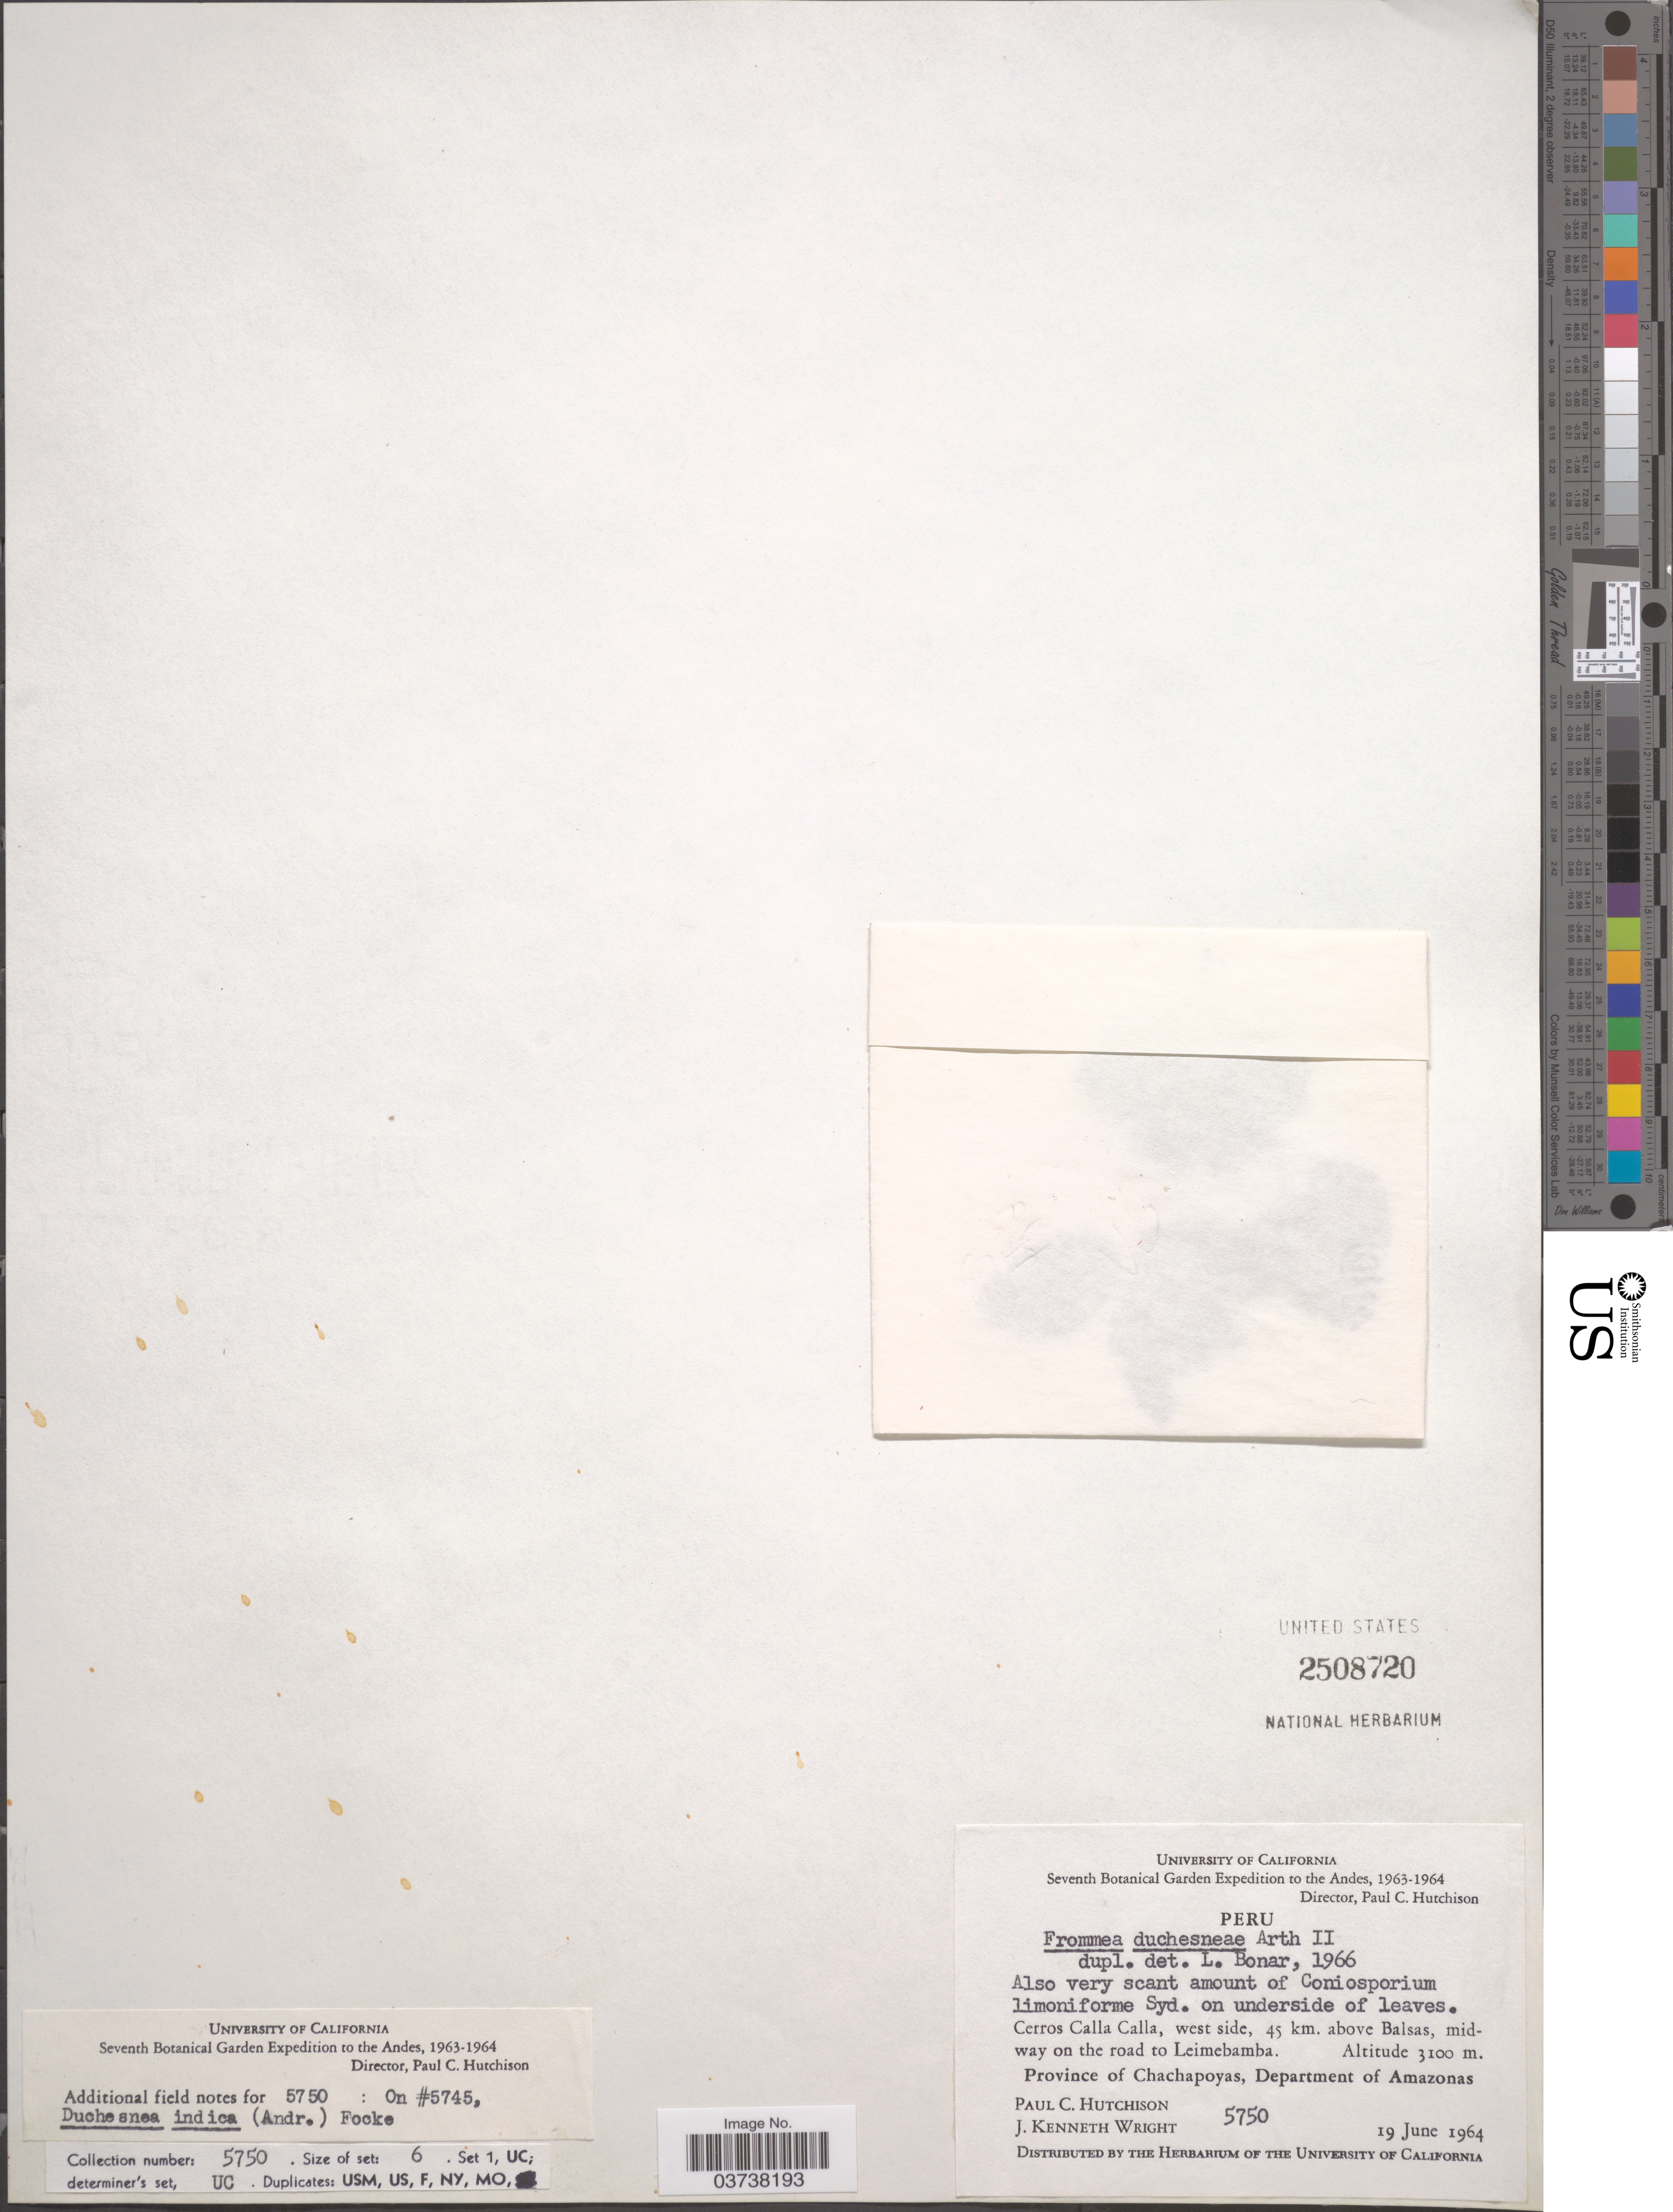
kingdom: Plantae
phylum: Tracheophyta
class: Magnoliopsida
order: Rosales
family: Rosaceae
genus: Potentilla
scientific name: Potentilla indica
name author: (Andrews) Th. Wolf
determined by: Strong, Mark T., (BOT), Smithsonian Institution - National Museum of Natural History (UNITED STATES)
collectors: P. C. Hutchison & J. K. Wright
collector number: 5750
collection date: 1964-06-19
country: Peru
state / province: Amazonas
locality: Cerros Calla Calla, west side, 45 km. above Balsas, midway on the road to Leimebamba. Province of Chachapoyas, Department of Amazonas.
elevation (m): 3100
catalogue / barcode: US 2508720